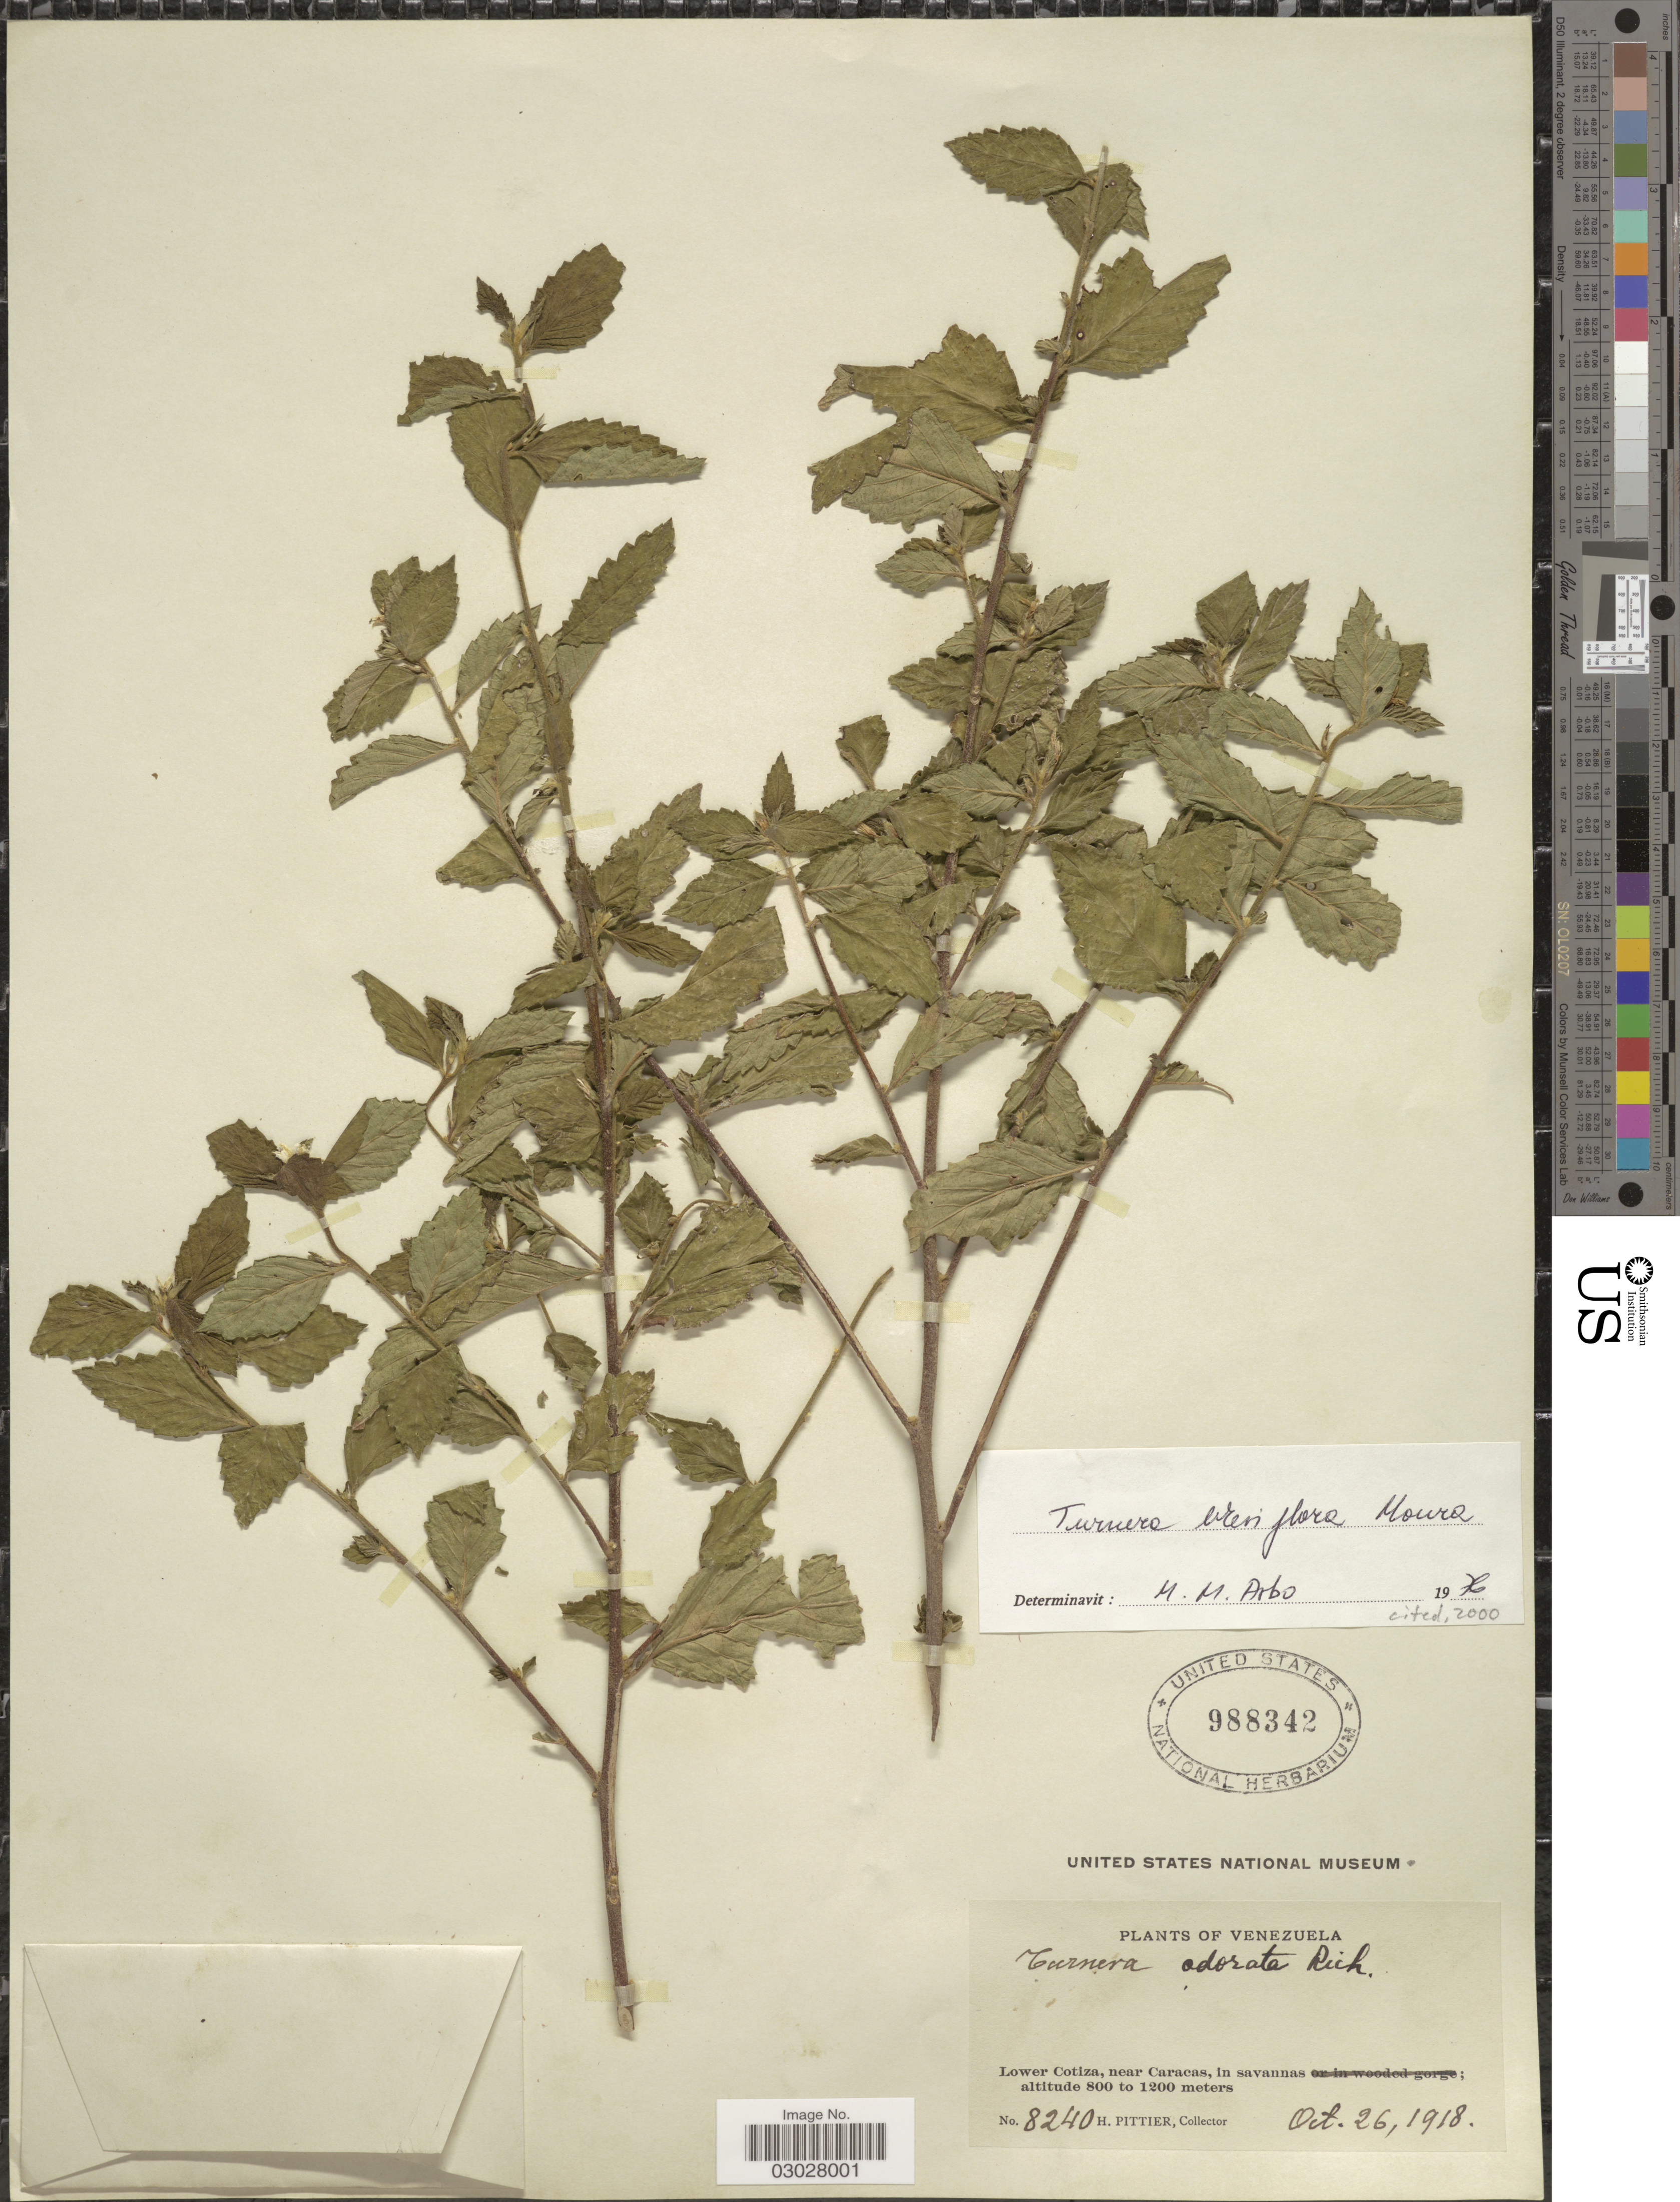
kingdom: Plantae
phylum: Tracheophyta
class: Magnoliopsida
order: Malpighiales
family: Turneraceae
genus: Turnera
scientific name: Turnera breviflora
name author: Moura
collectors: H. F. Pittier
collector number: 8240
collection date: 1918-10-26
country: Venezuela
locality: Lower Cotiza, near Caracas, in savannas.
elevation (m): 800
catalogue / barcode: US 988342